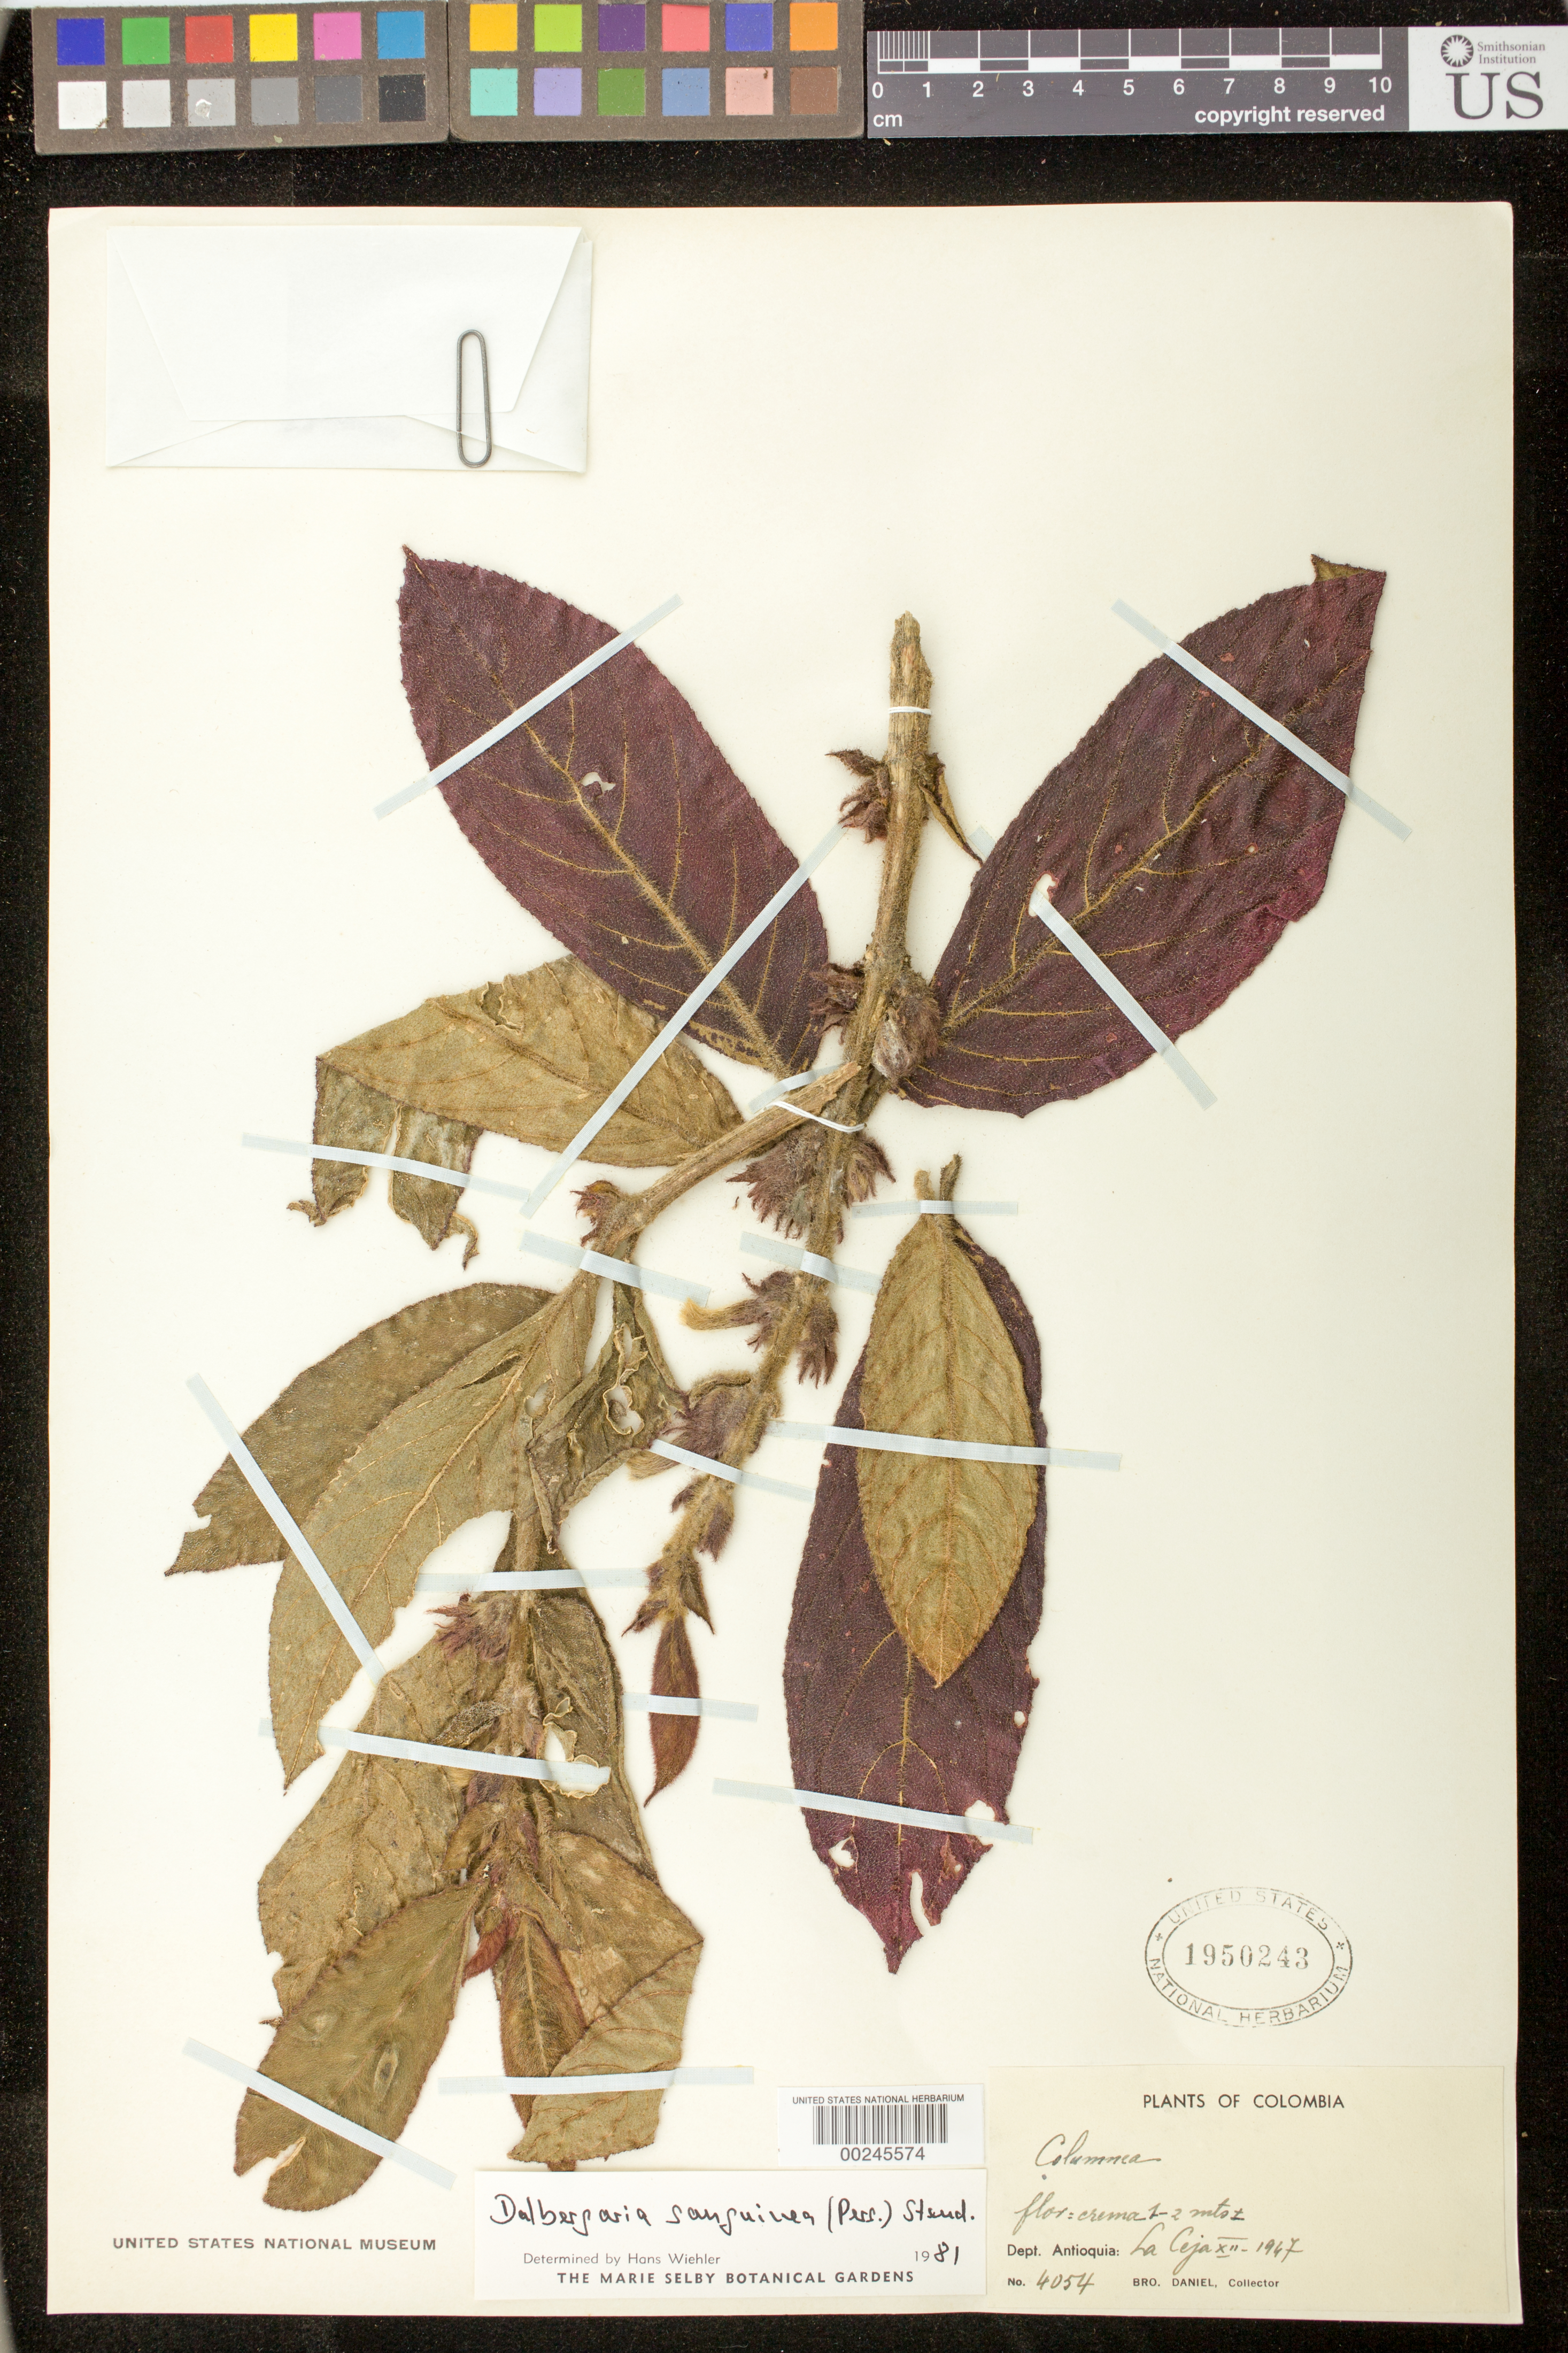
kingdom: Plantae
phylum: Tracheophyta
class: Magnoliopsida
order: Lamiales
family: Gesneriaceae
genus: Columnea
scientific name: Columnea sanguinea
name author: (Pers.) Hanst.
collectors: Bro. Daniel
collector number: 4054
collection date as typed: Dec 1947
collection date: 1947-12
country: Colombia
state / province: Antioquia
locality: La Ceja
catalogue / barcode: US 1950243